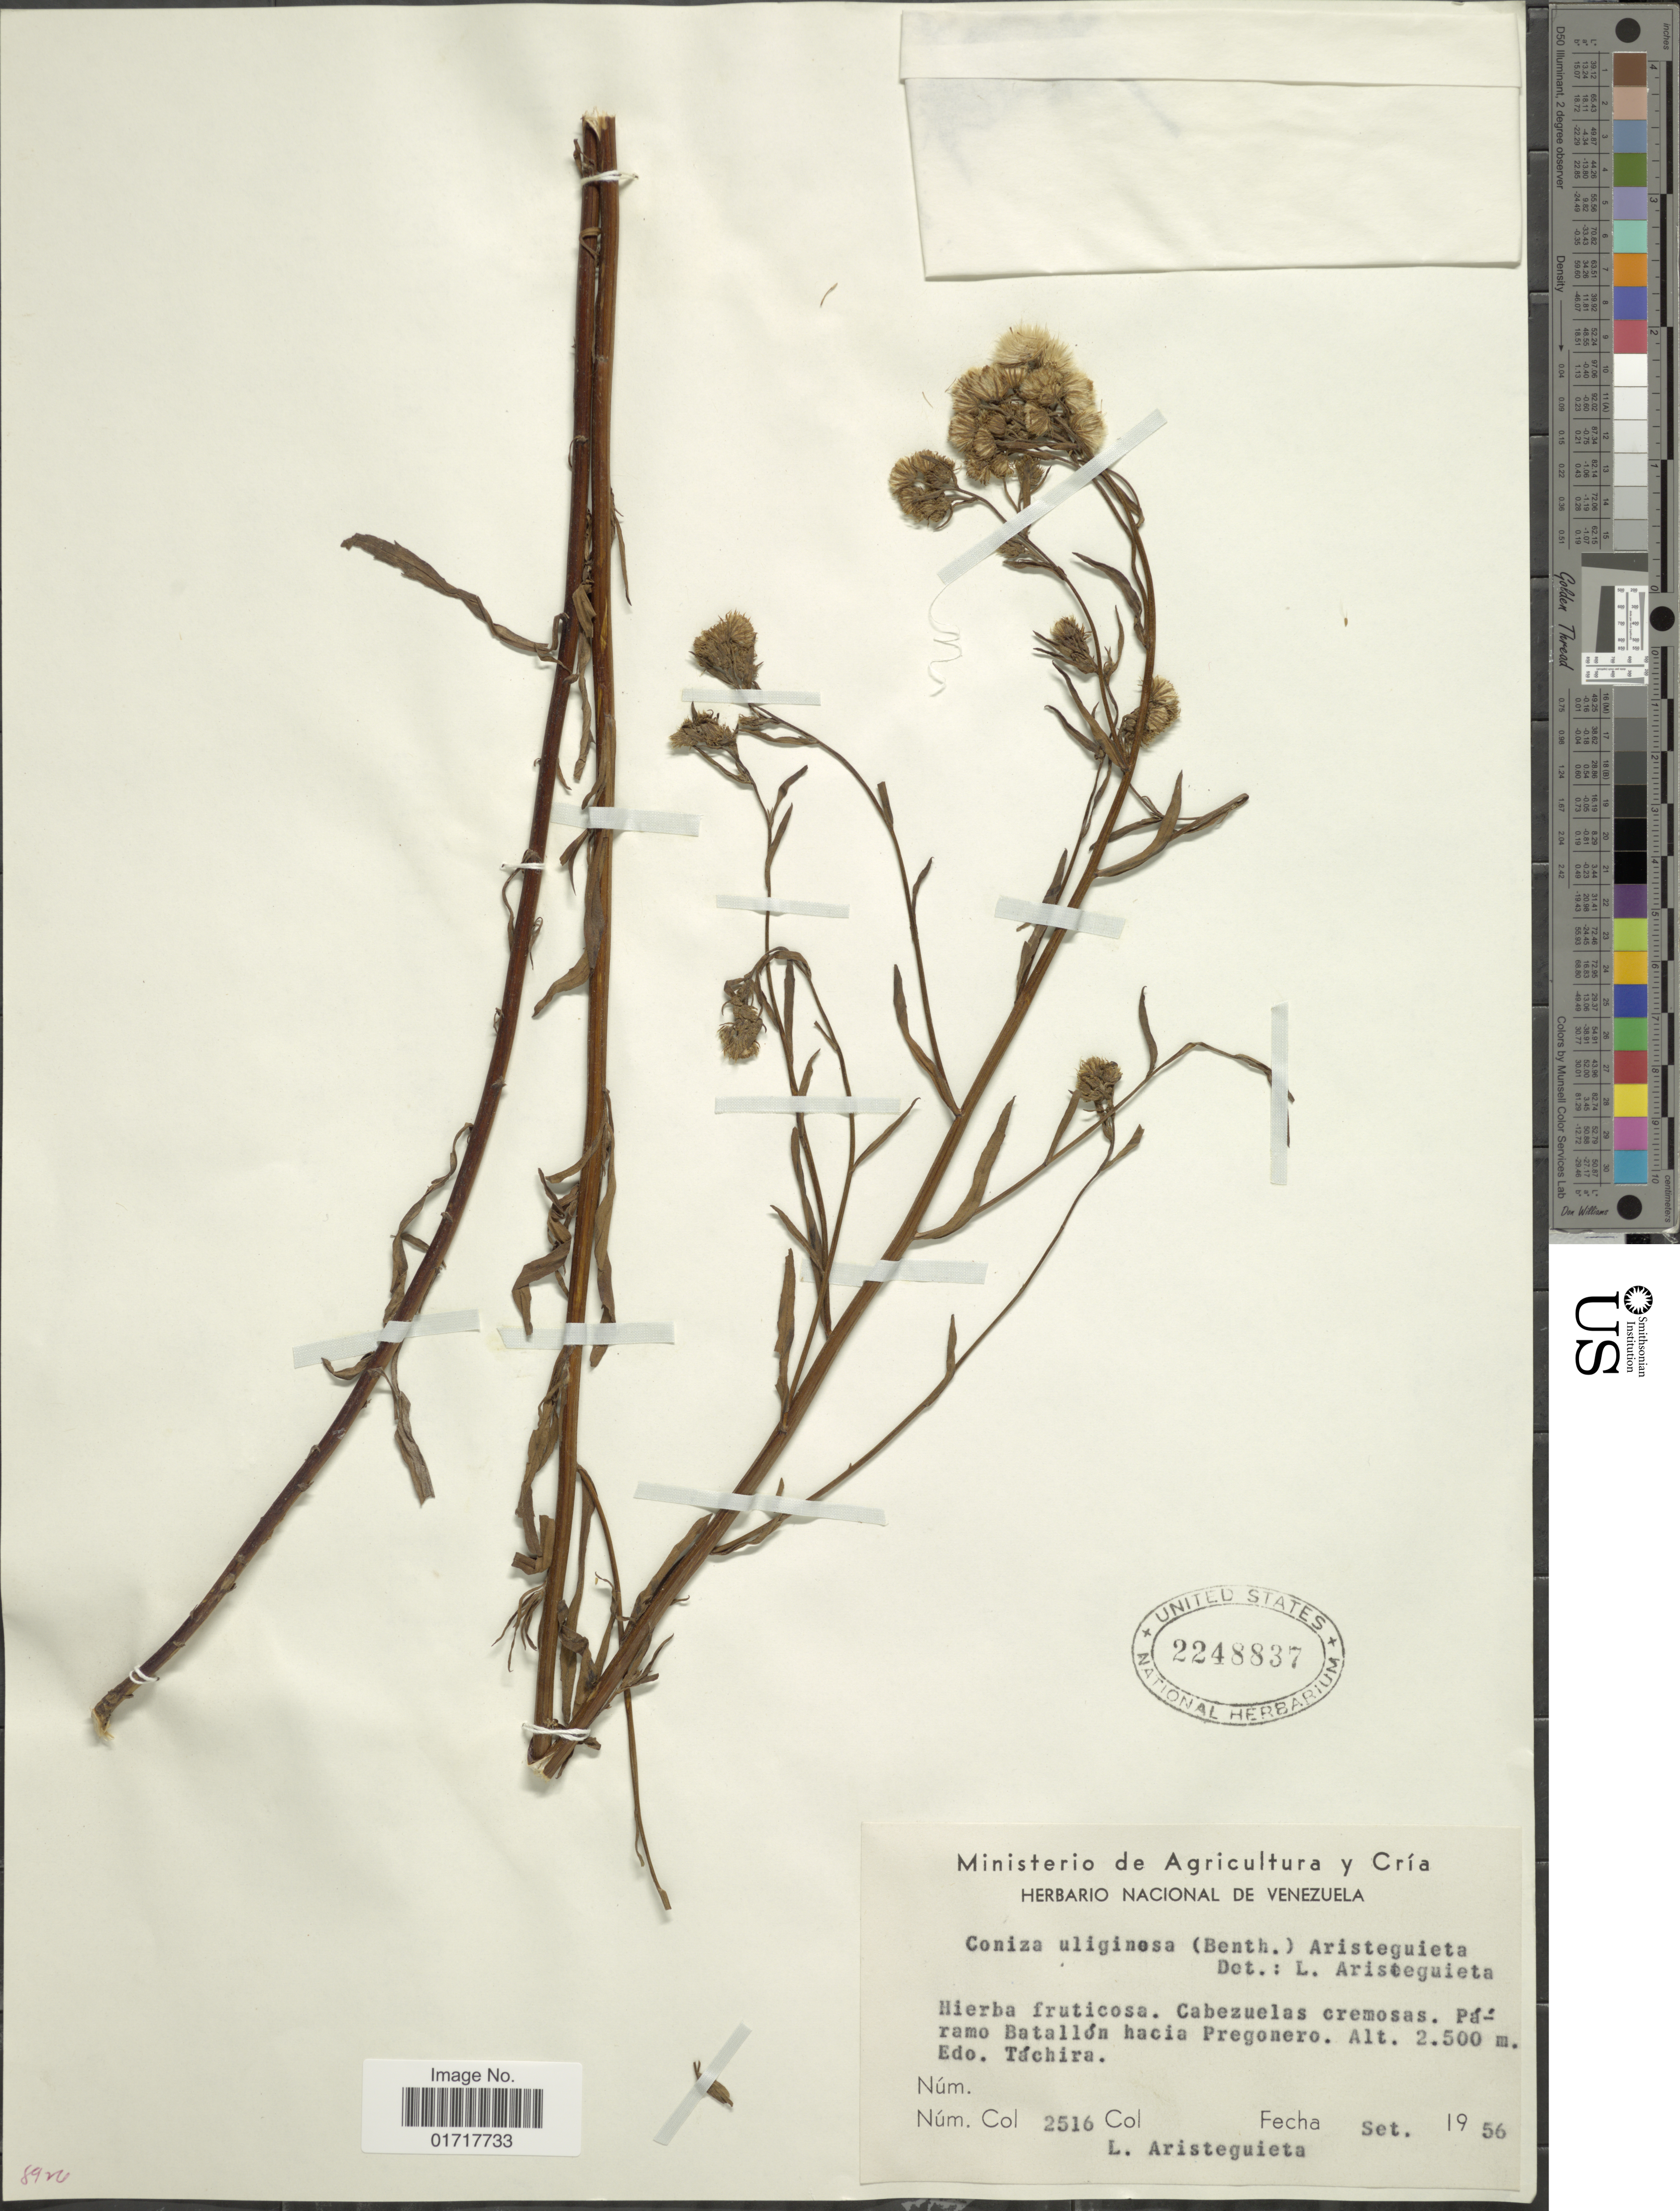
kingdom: Plantae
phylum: Tracheophyta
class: Magnoliopsida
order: Asterales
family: Asteraceae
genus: Conyza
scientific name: Conyza uliginosa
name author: (Benth.) Cuatrec.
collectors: L. Aristeguieta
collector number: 2516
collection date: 1956-09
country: Venezuela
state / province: Tachira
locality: Paramo Batallon hacia Pregonero, Edo. Tachira.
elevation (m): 2500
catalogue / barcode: US 2248837